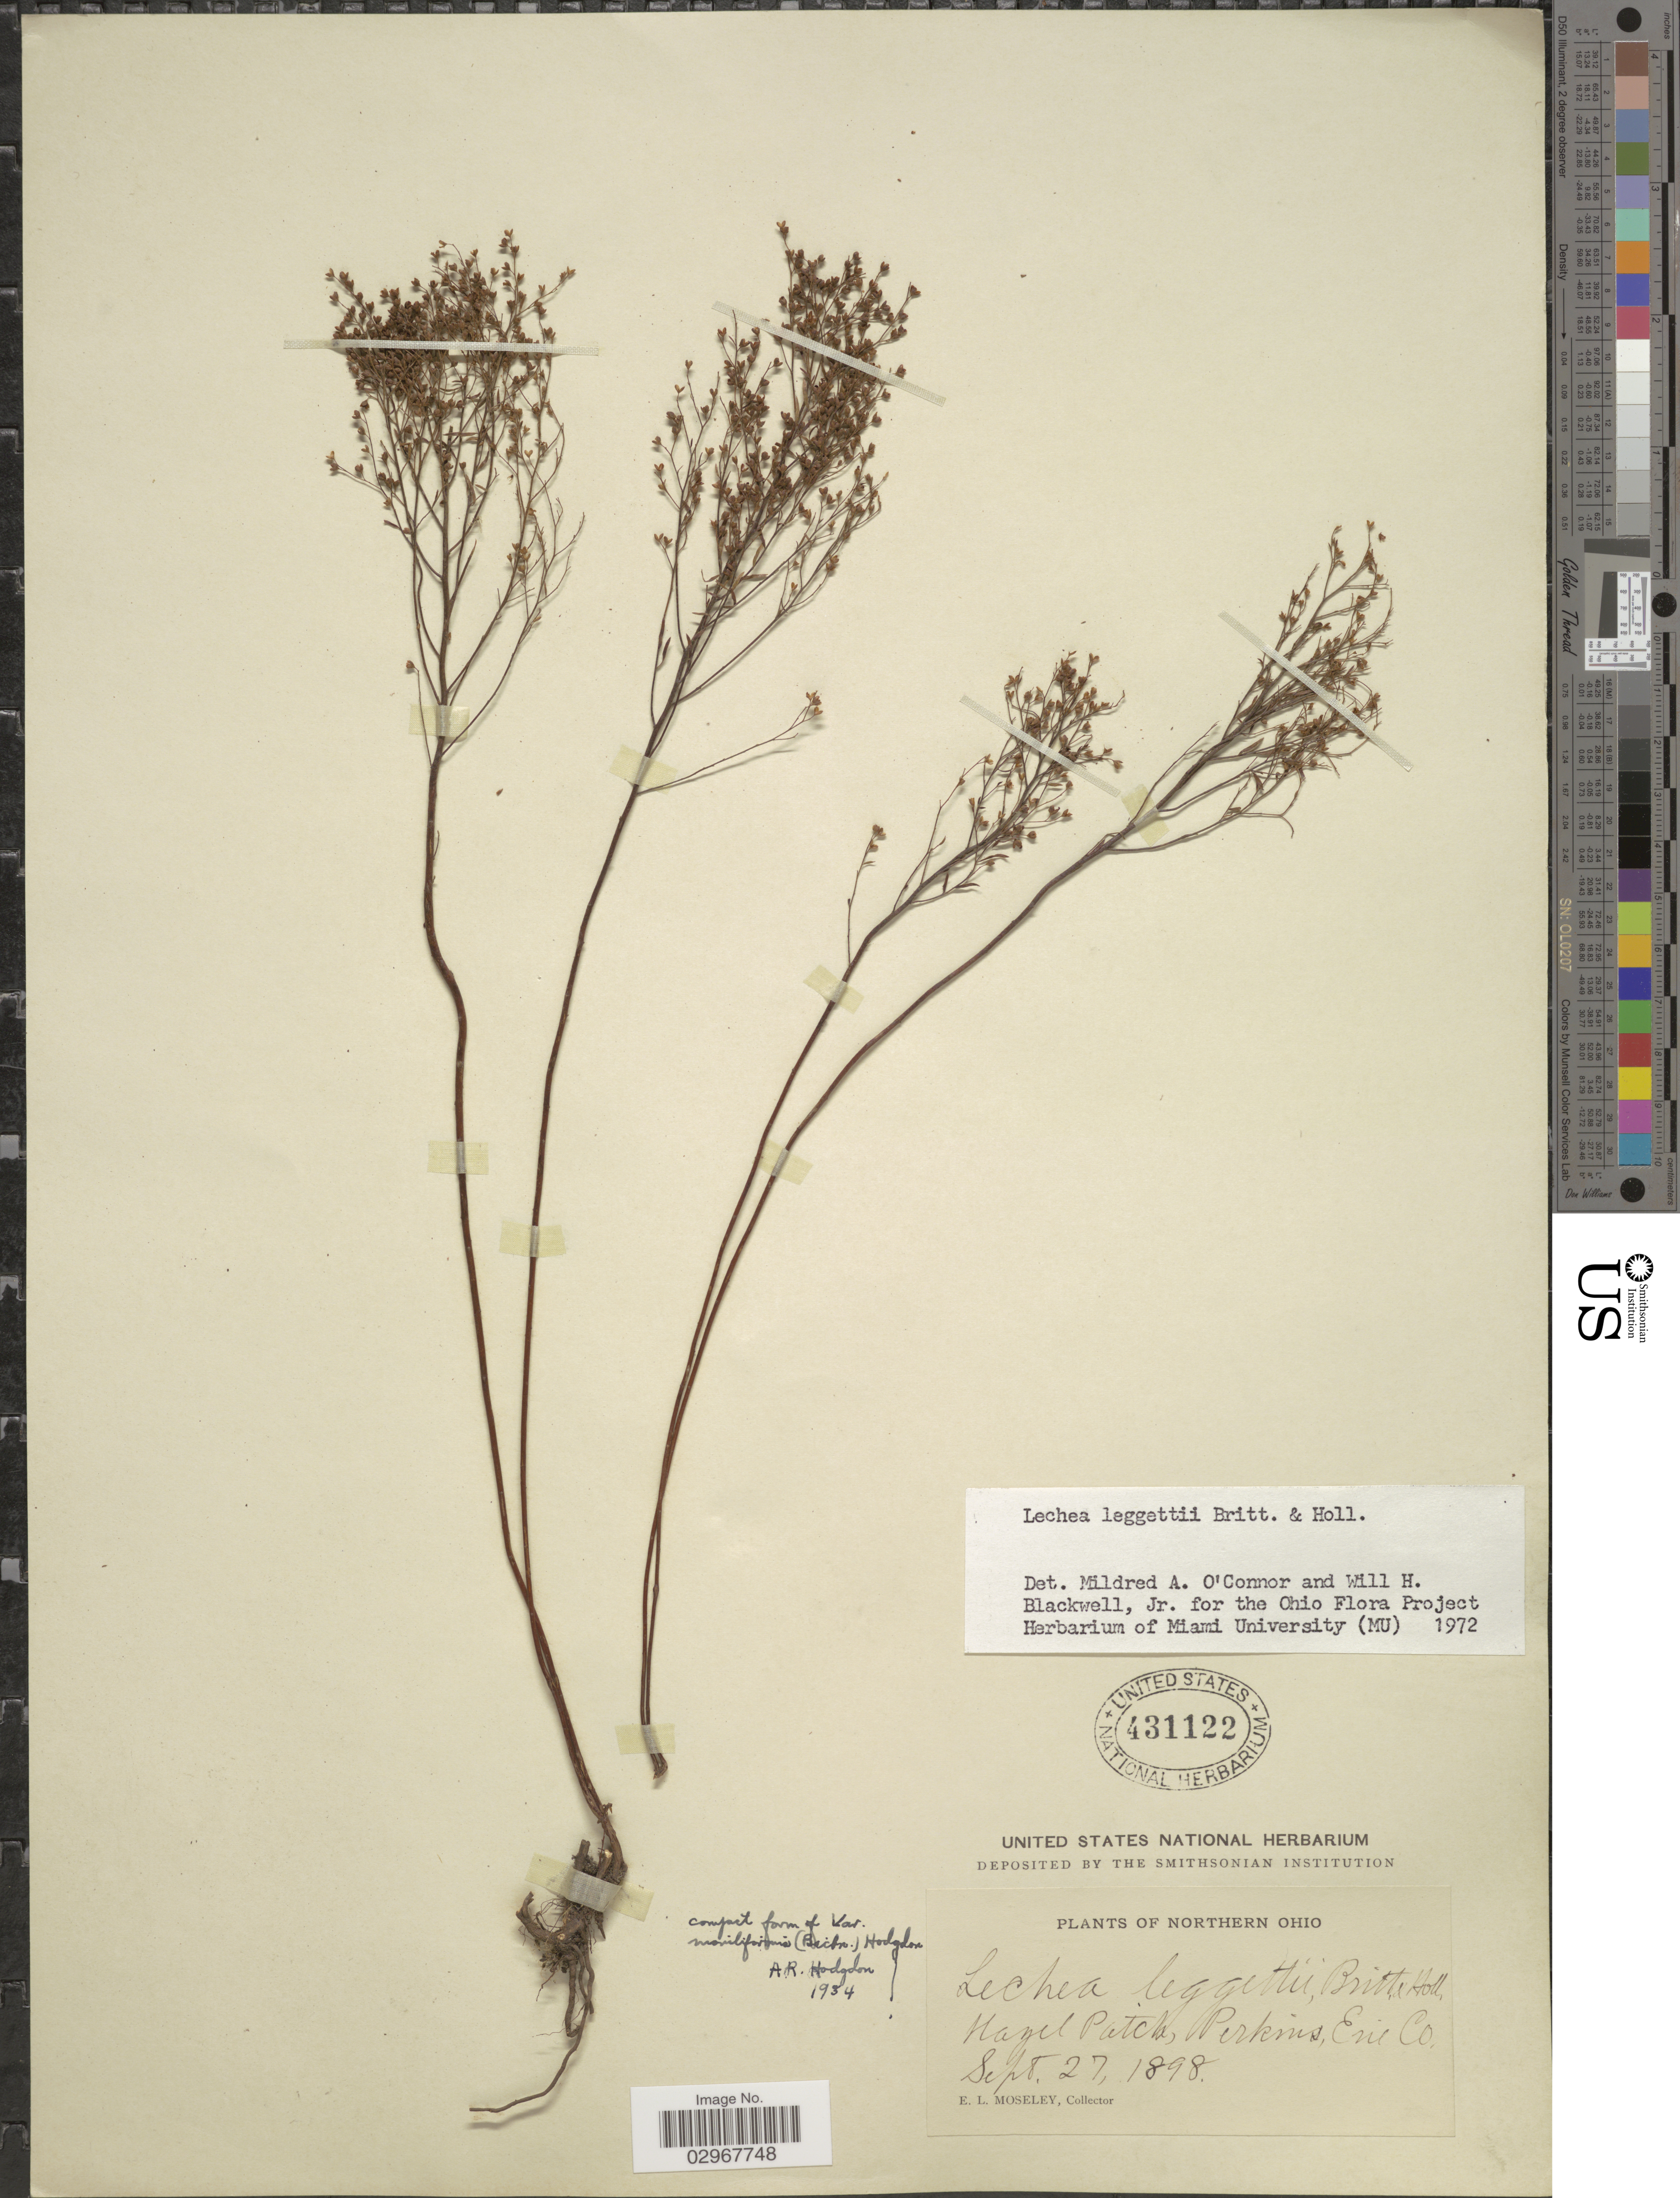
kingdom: Plantae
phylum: Tracheophyta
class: Magnoliopsida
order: Malvales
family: Cistaceae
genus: Lechea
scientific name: Lechea leggettii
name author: Britton & Hollick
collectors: E. Moseley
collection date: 1898-09-27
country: United States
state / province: Ohio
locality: Northern Ohio. Hazel Patch, Perkins, Erie Co.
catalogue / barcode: US 431122